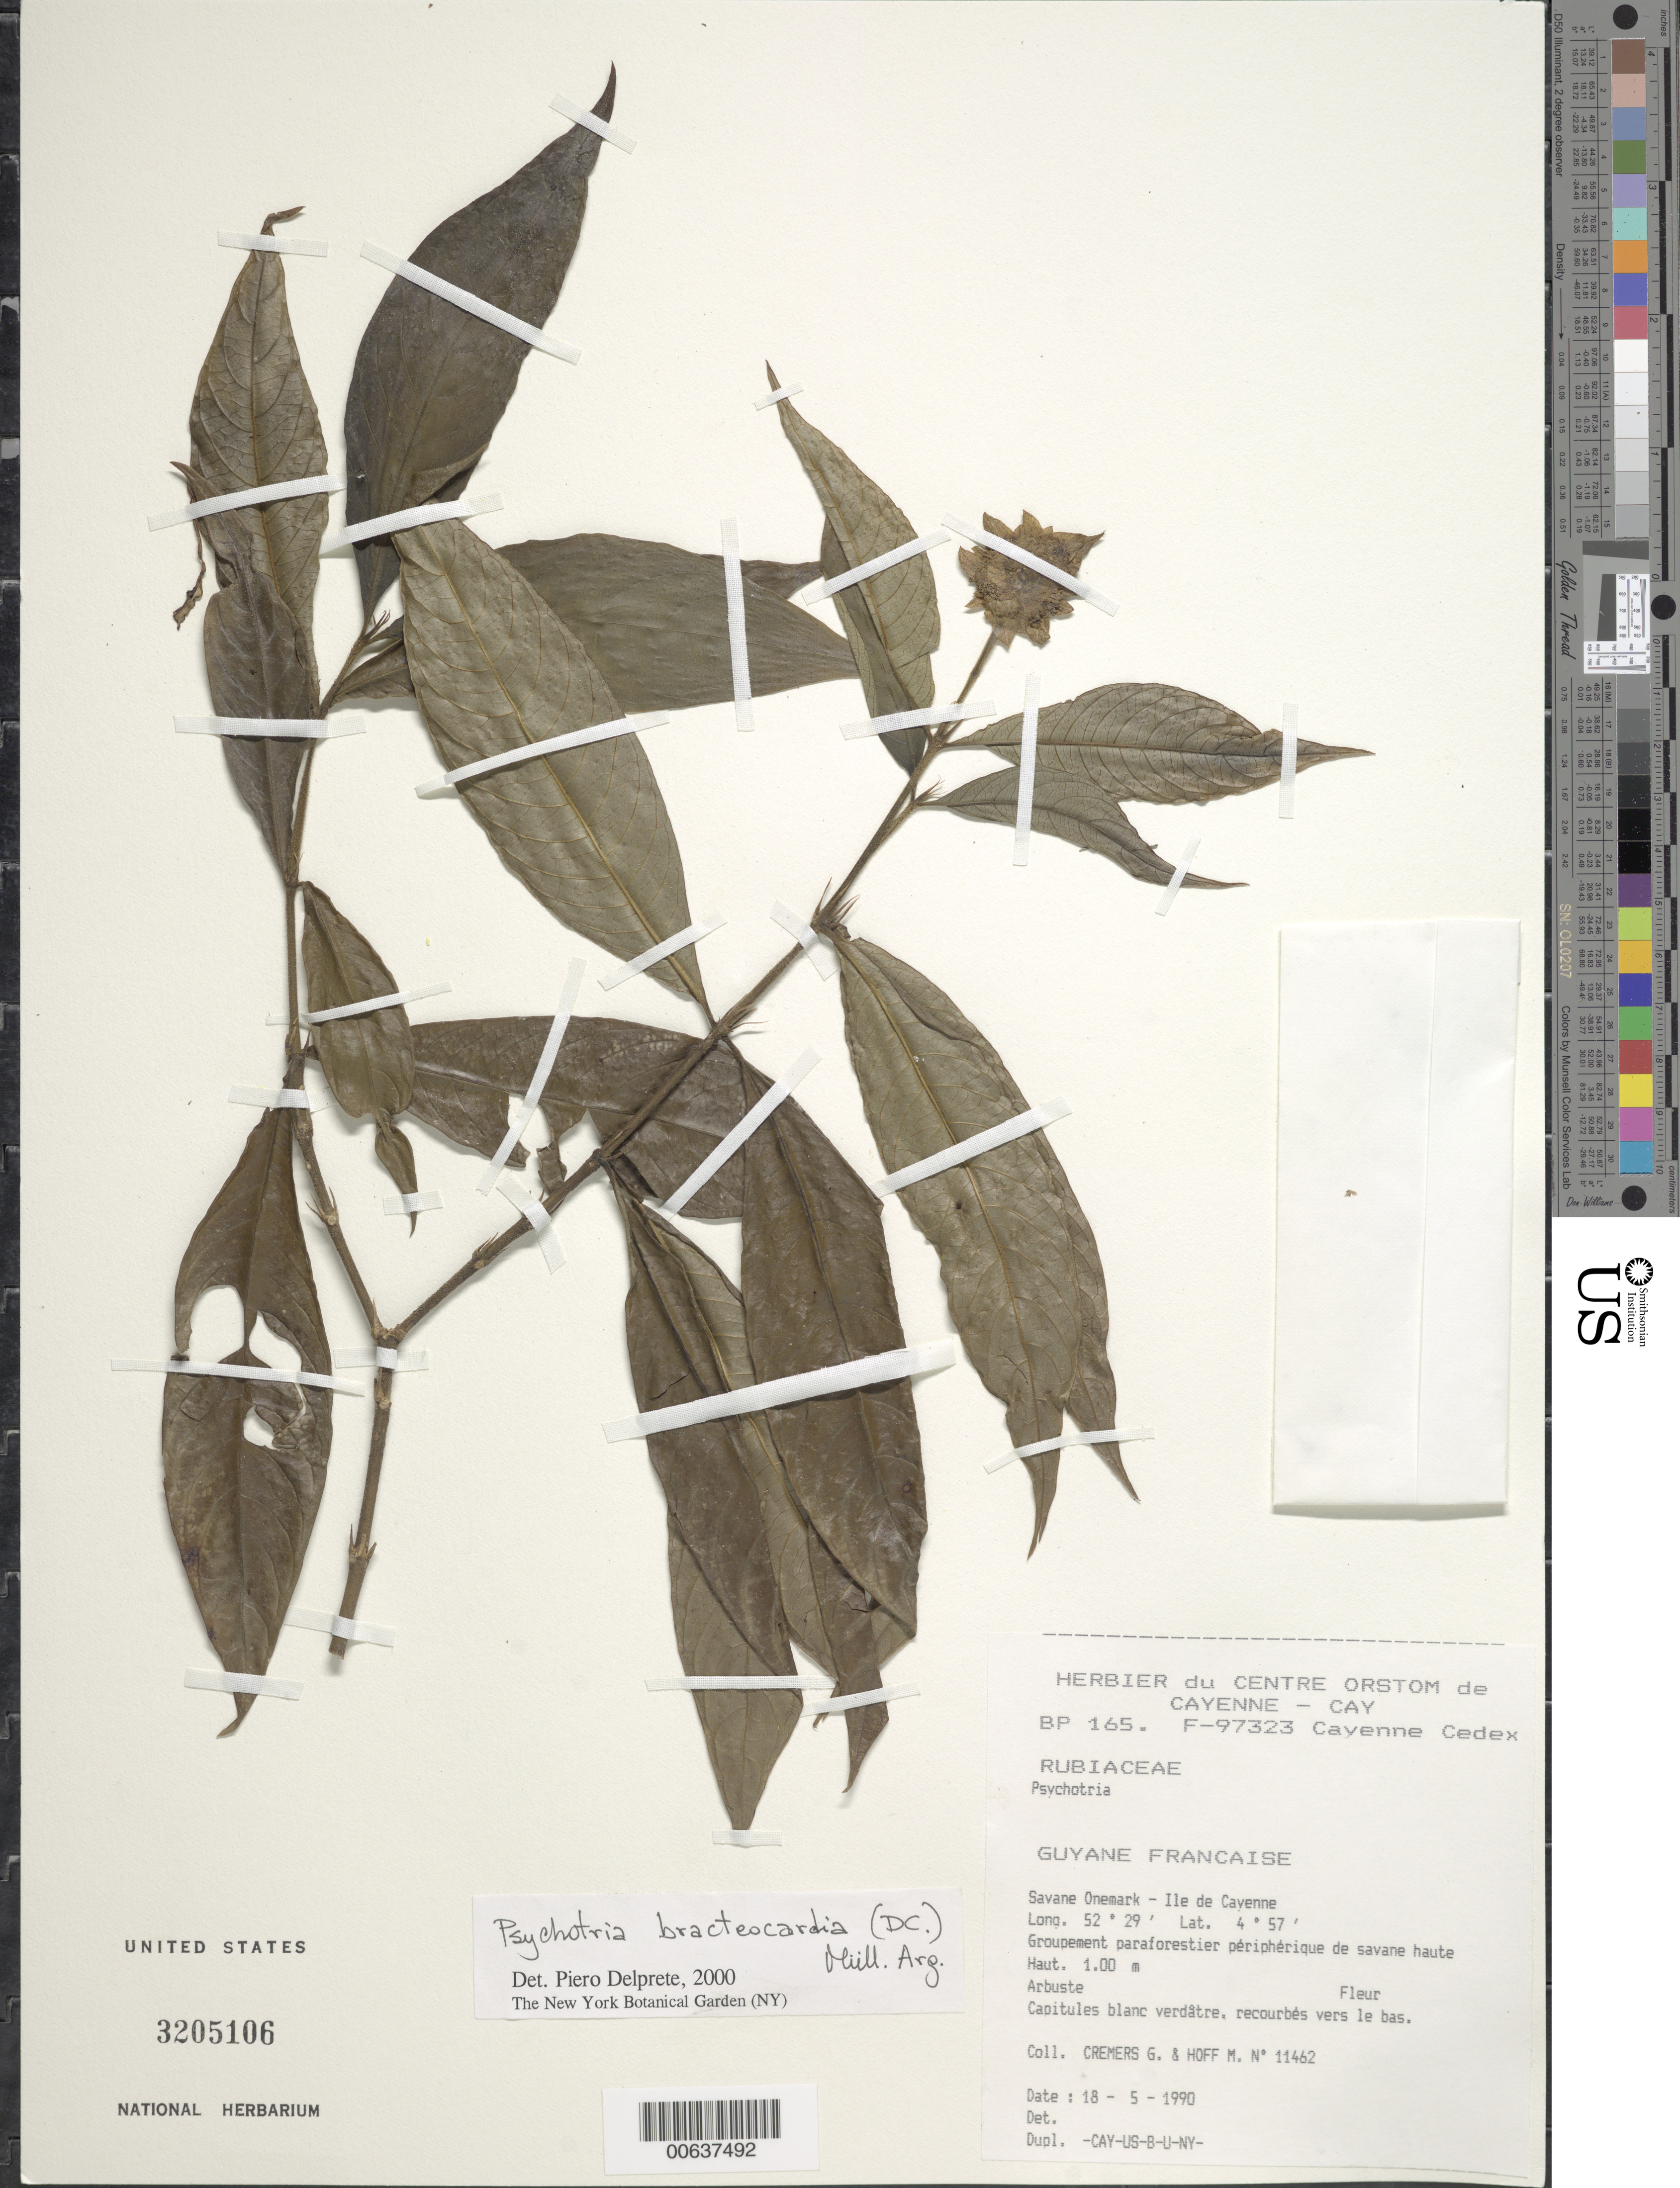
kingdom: Plantae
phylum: Tracheophyta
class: Magnoliopsida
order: Gentianales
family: Rubiaceae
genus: Palicourea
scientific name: Palicourea bracteocardia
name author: (DC.) Delprete & J.H. Kirkbr.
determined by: Kirkbride, J. H., Jr.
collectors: G. Cremers & M. Hoff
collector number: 11462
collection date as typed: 18-May-90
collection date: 1990-05-18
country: French Guiana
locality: Savane Onemark, Ile de Cayenne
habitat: Groupement paraforestier peripherique de savane haute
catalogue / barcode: US 3205106